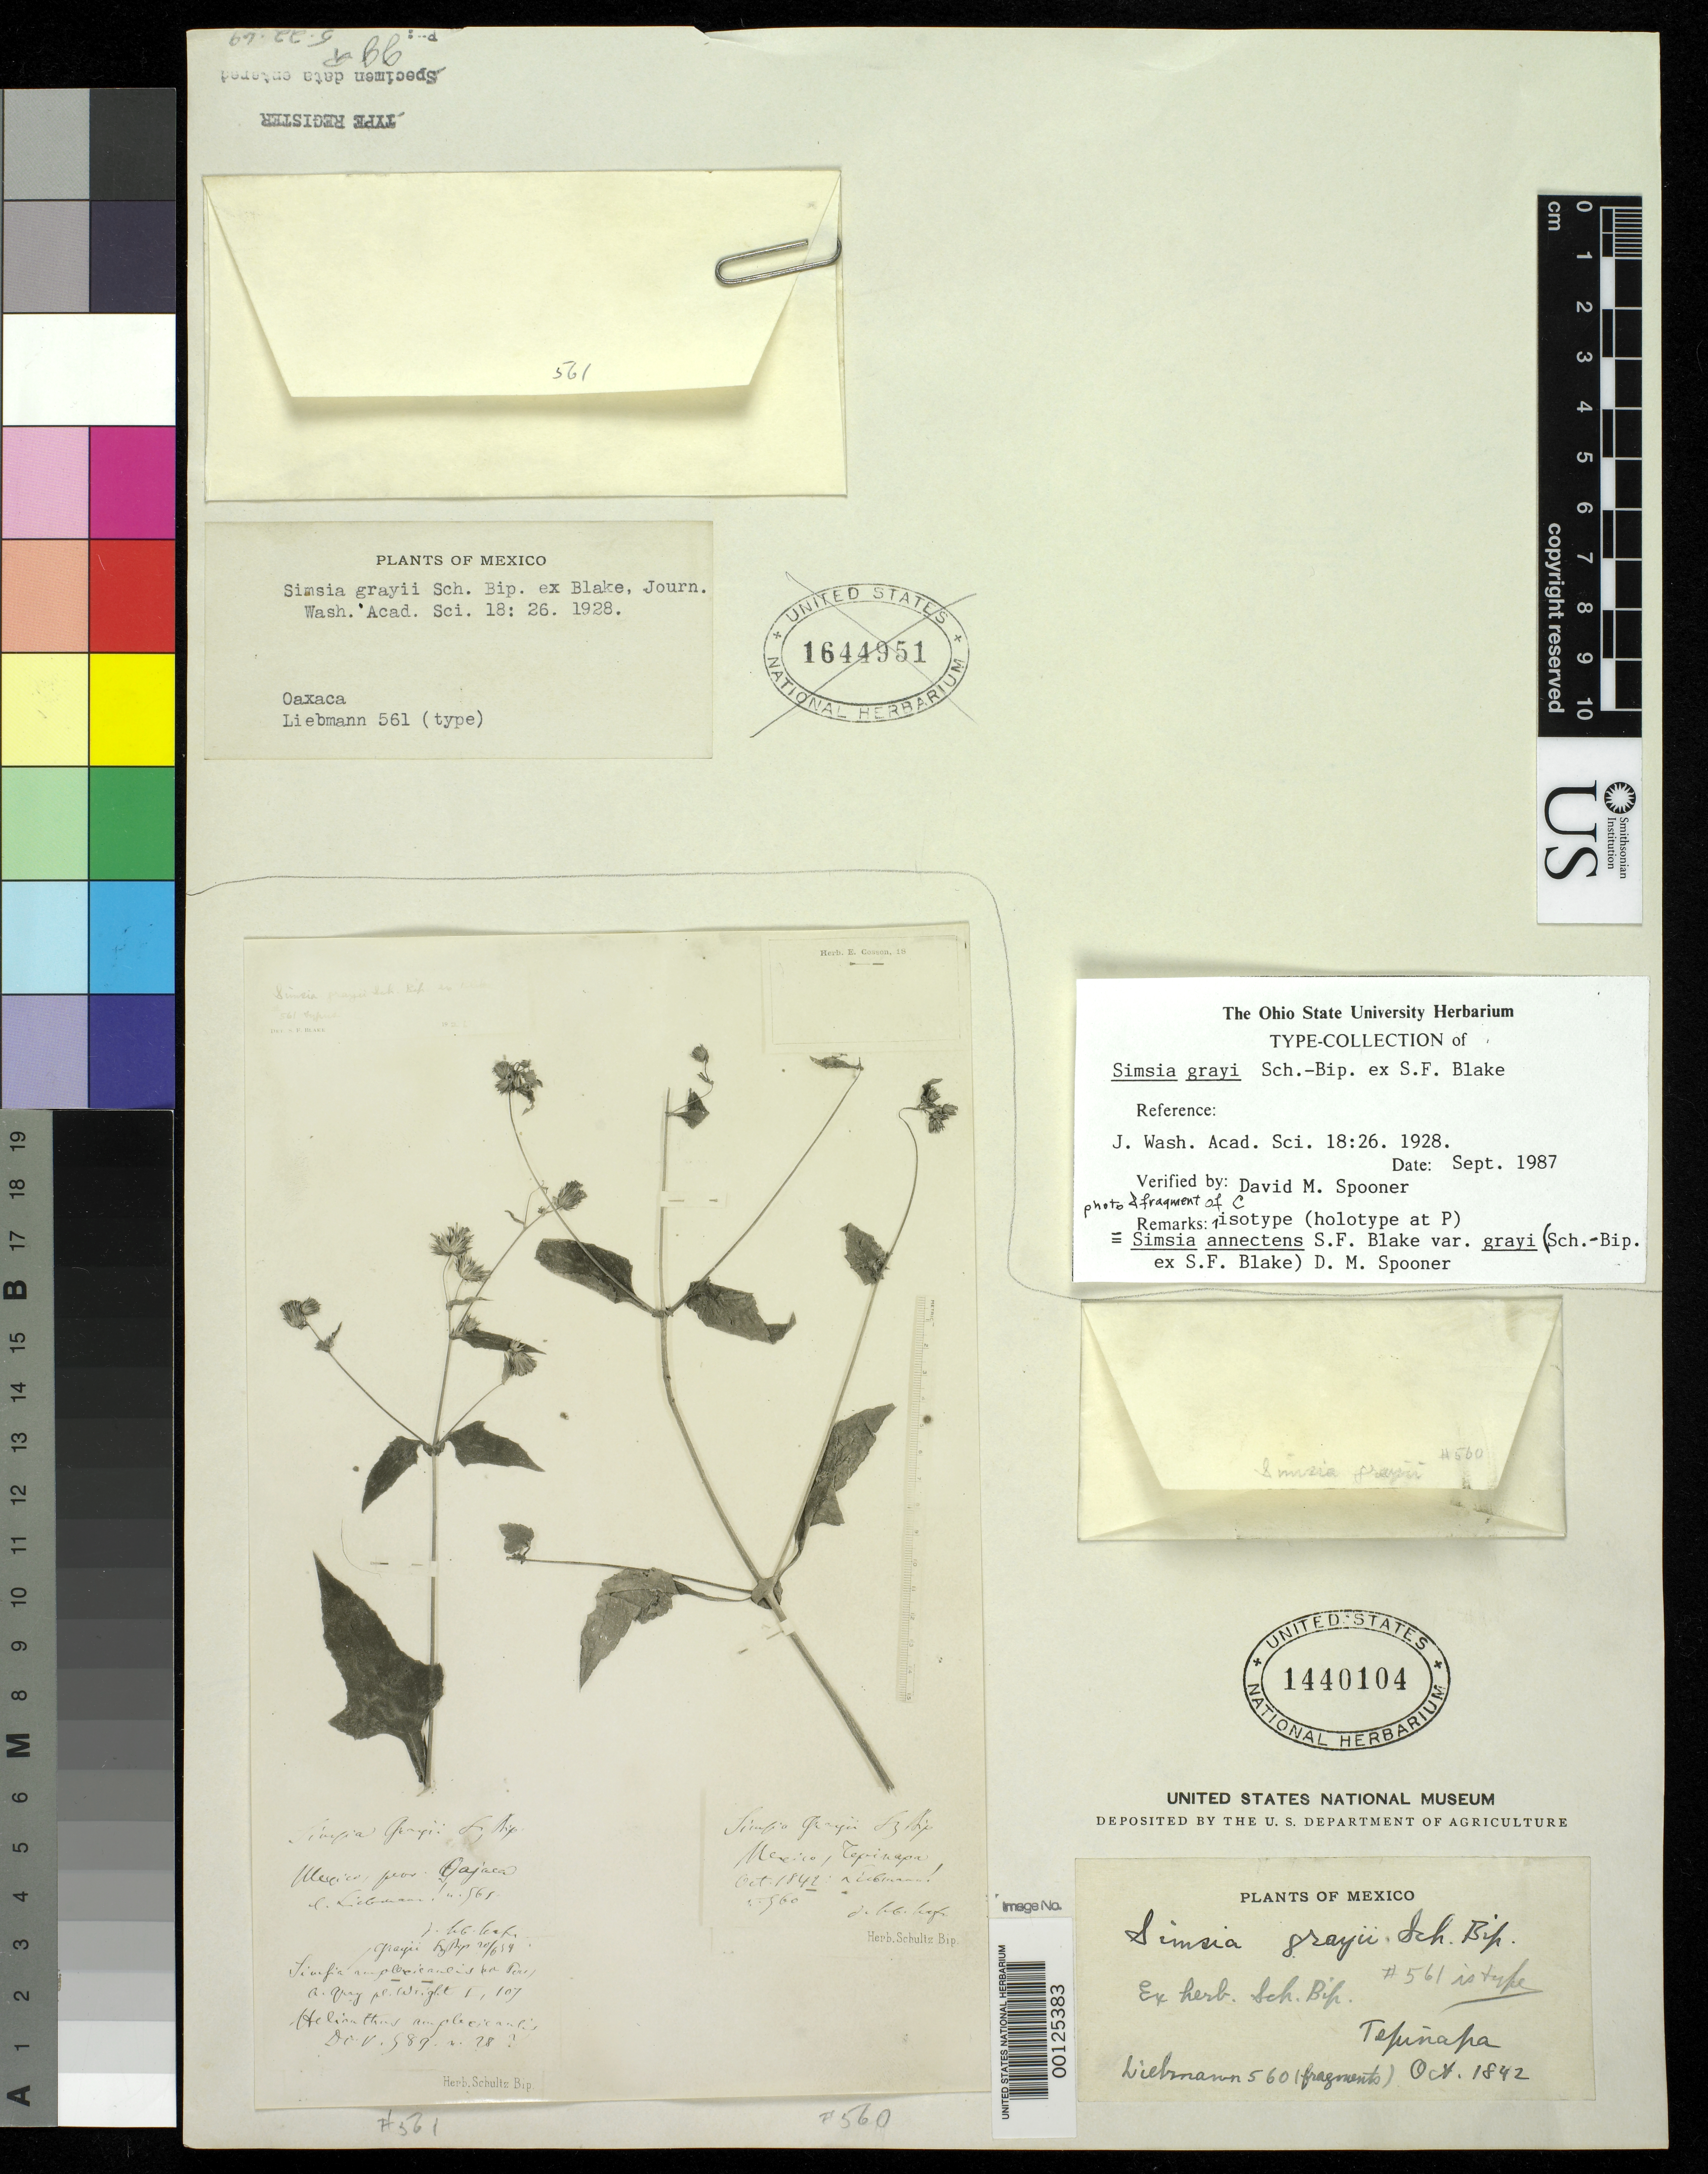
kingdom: Plantae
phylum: Tracheophyta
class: Magnoliopsida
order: Asterales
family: Asteraceae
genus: Simsia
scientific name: Simsia grayi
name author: Sch. Bip. in S.F. Blake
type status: Type Fragment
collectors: F. M. Liebmann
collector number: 561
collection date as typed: Oct 1842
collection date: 1842-10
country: Mexico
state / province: Oaxaca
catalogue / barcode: US 1440104